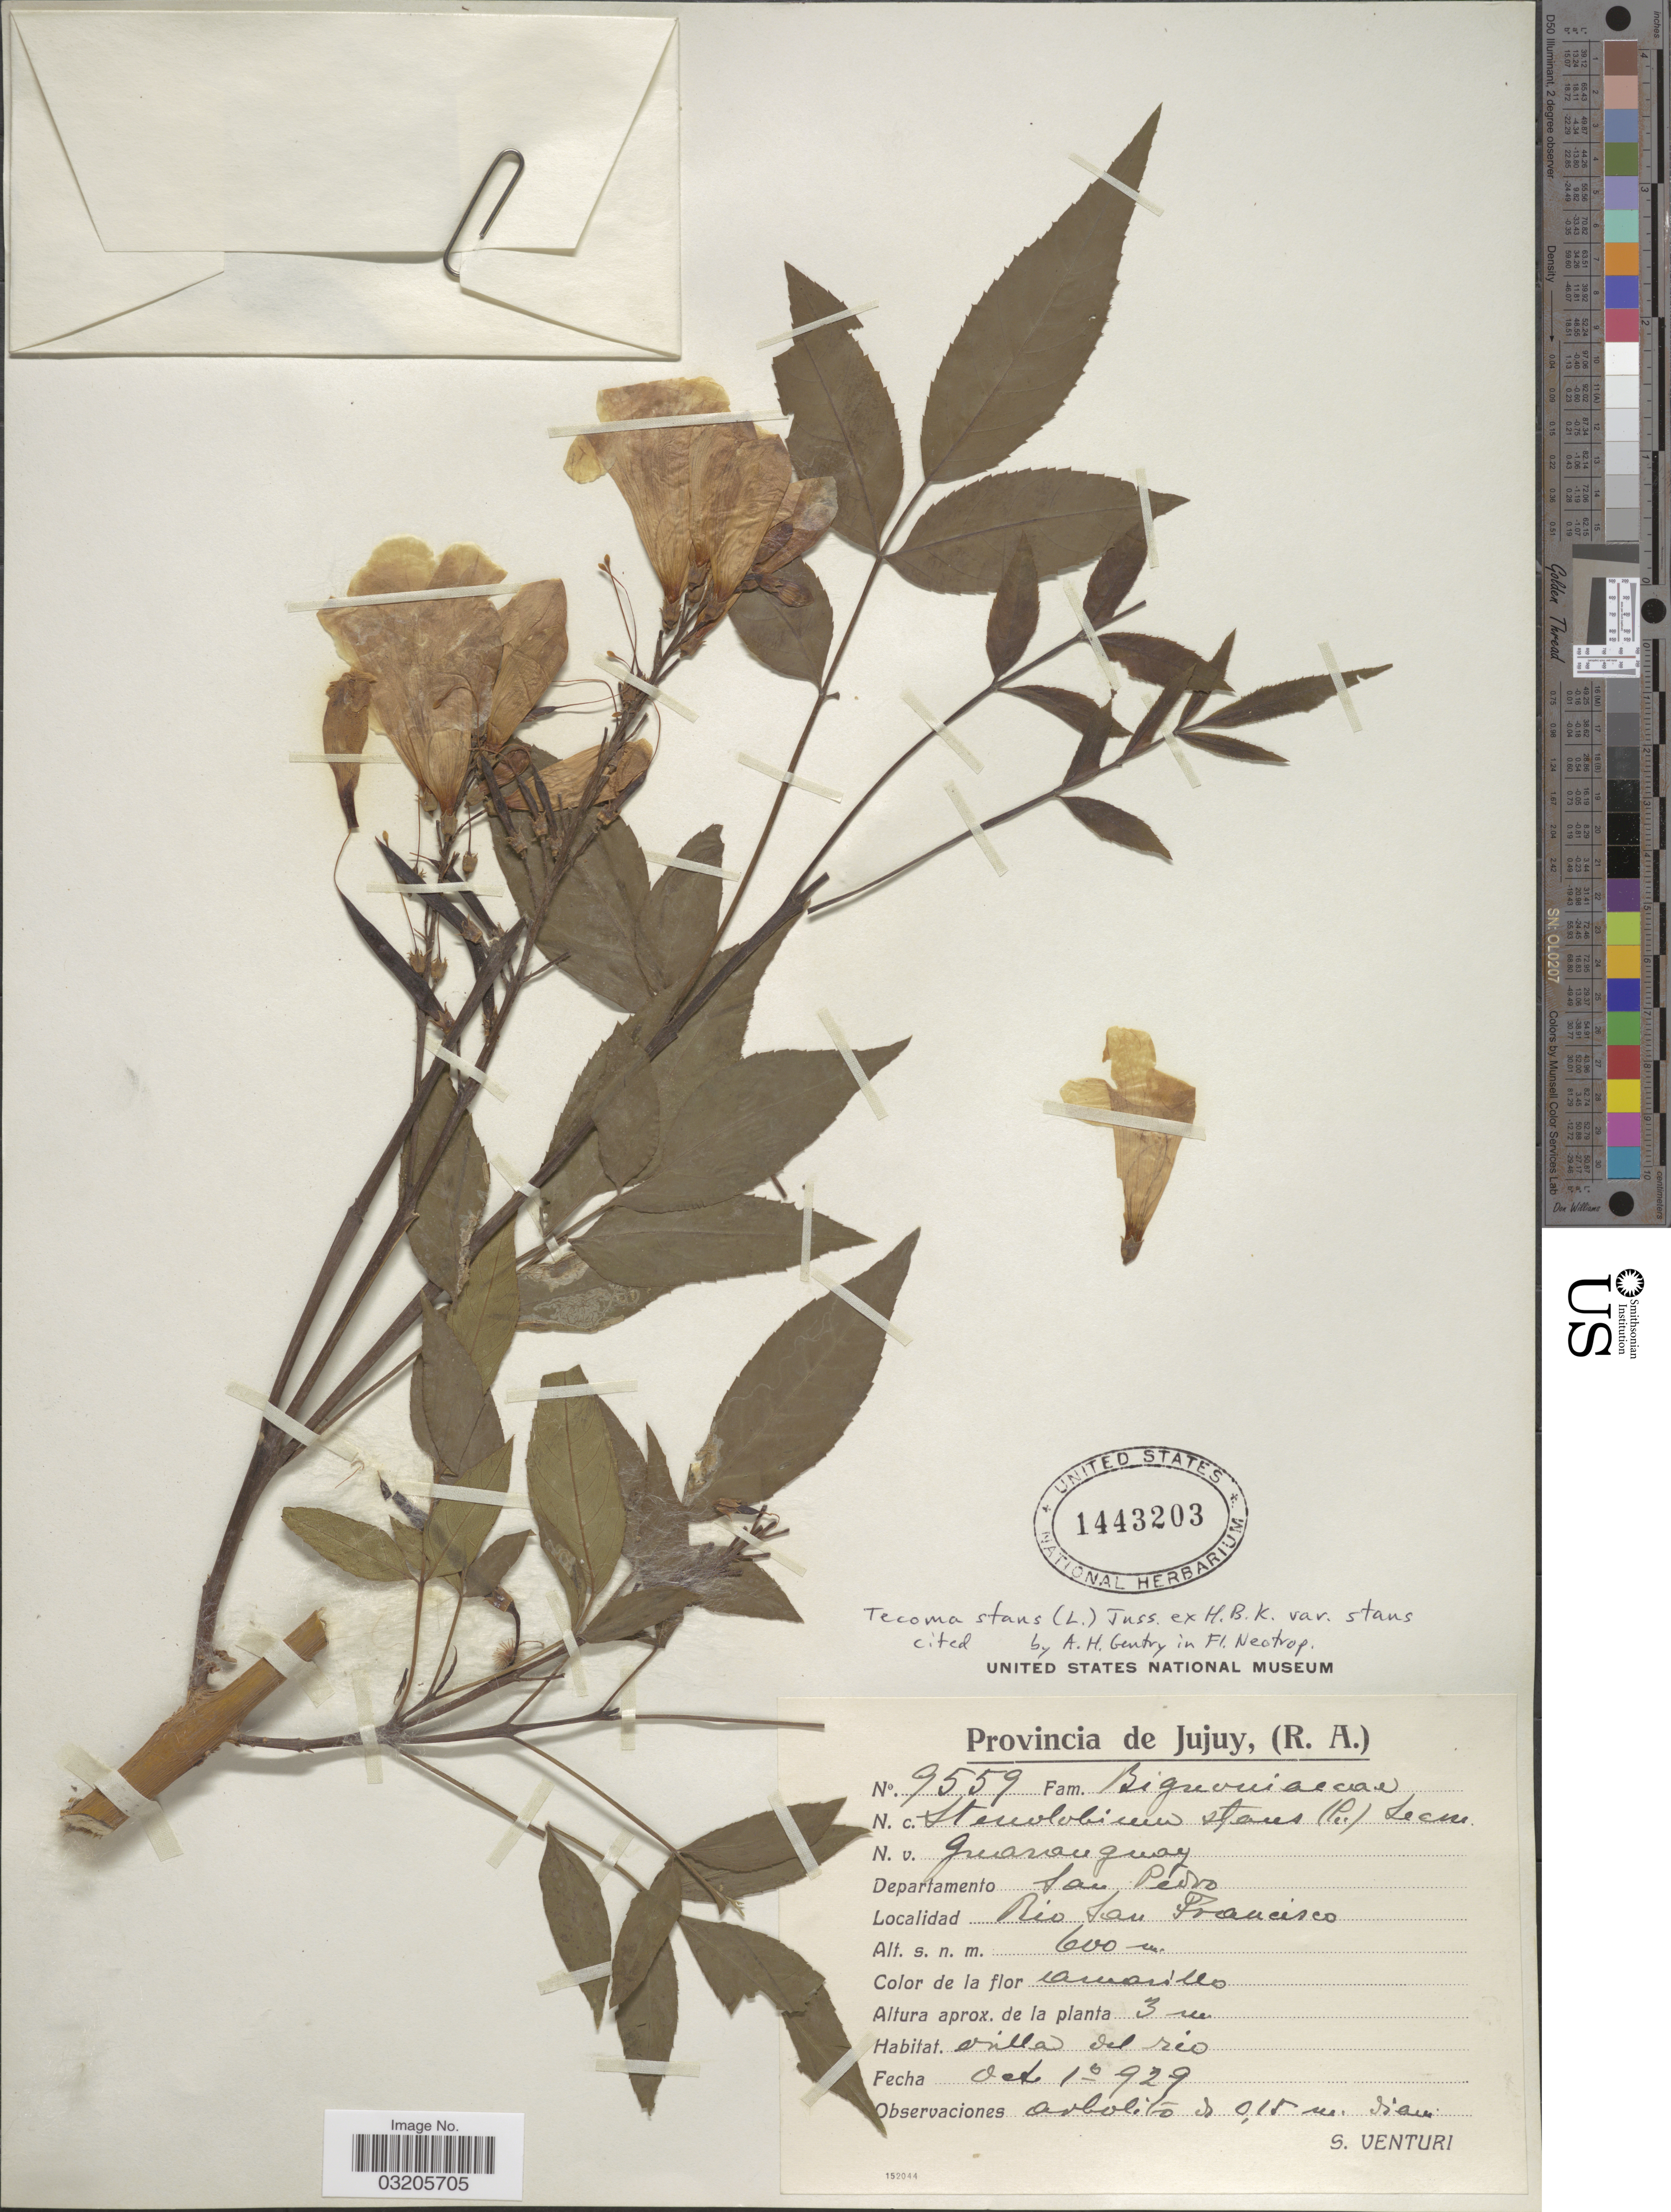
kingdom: Plantae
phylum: Tracheophyta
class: Magnoliopsida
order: Lamiales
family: Bignoniaceae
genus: Tecoma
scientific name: Tecoma stans var. stans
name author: (L.) Juss. ex Kunth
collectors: S. Venturi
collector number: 9559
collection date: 1929-10-01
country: Argentina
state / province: Jujuy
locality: (R. A.) Departamento San Pedro. Rio San Francisco.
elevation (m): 600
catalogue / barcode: US 1443203